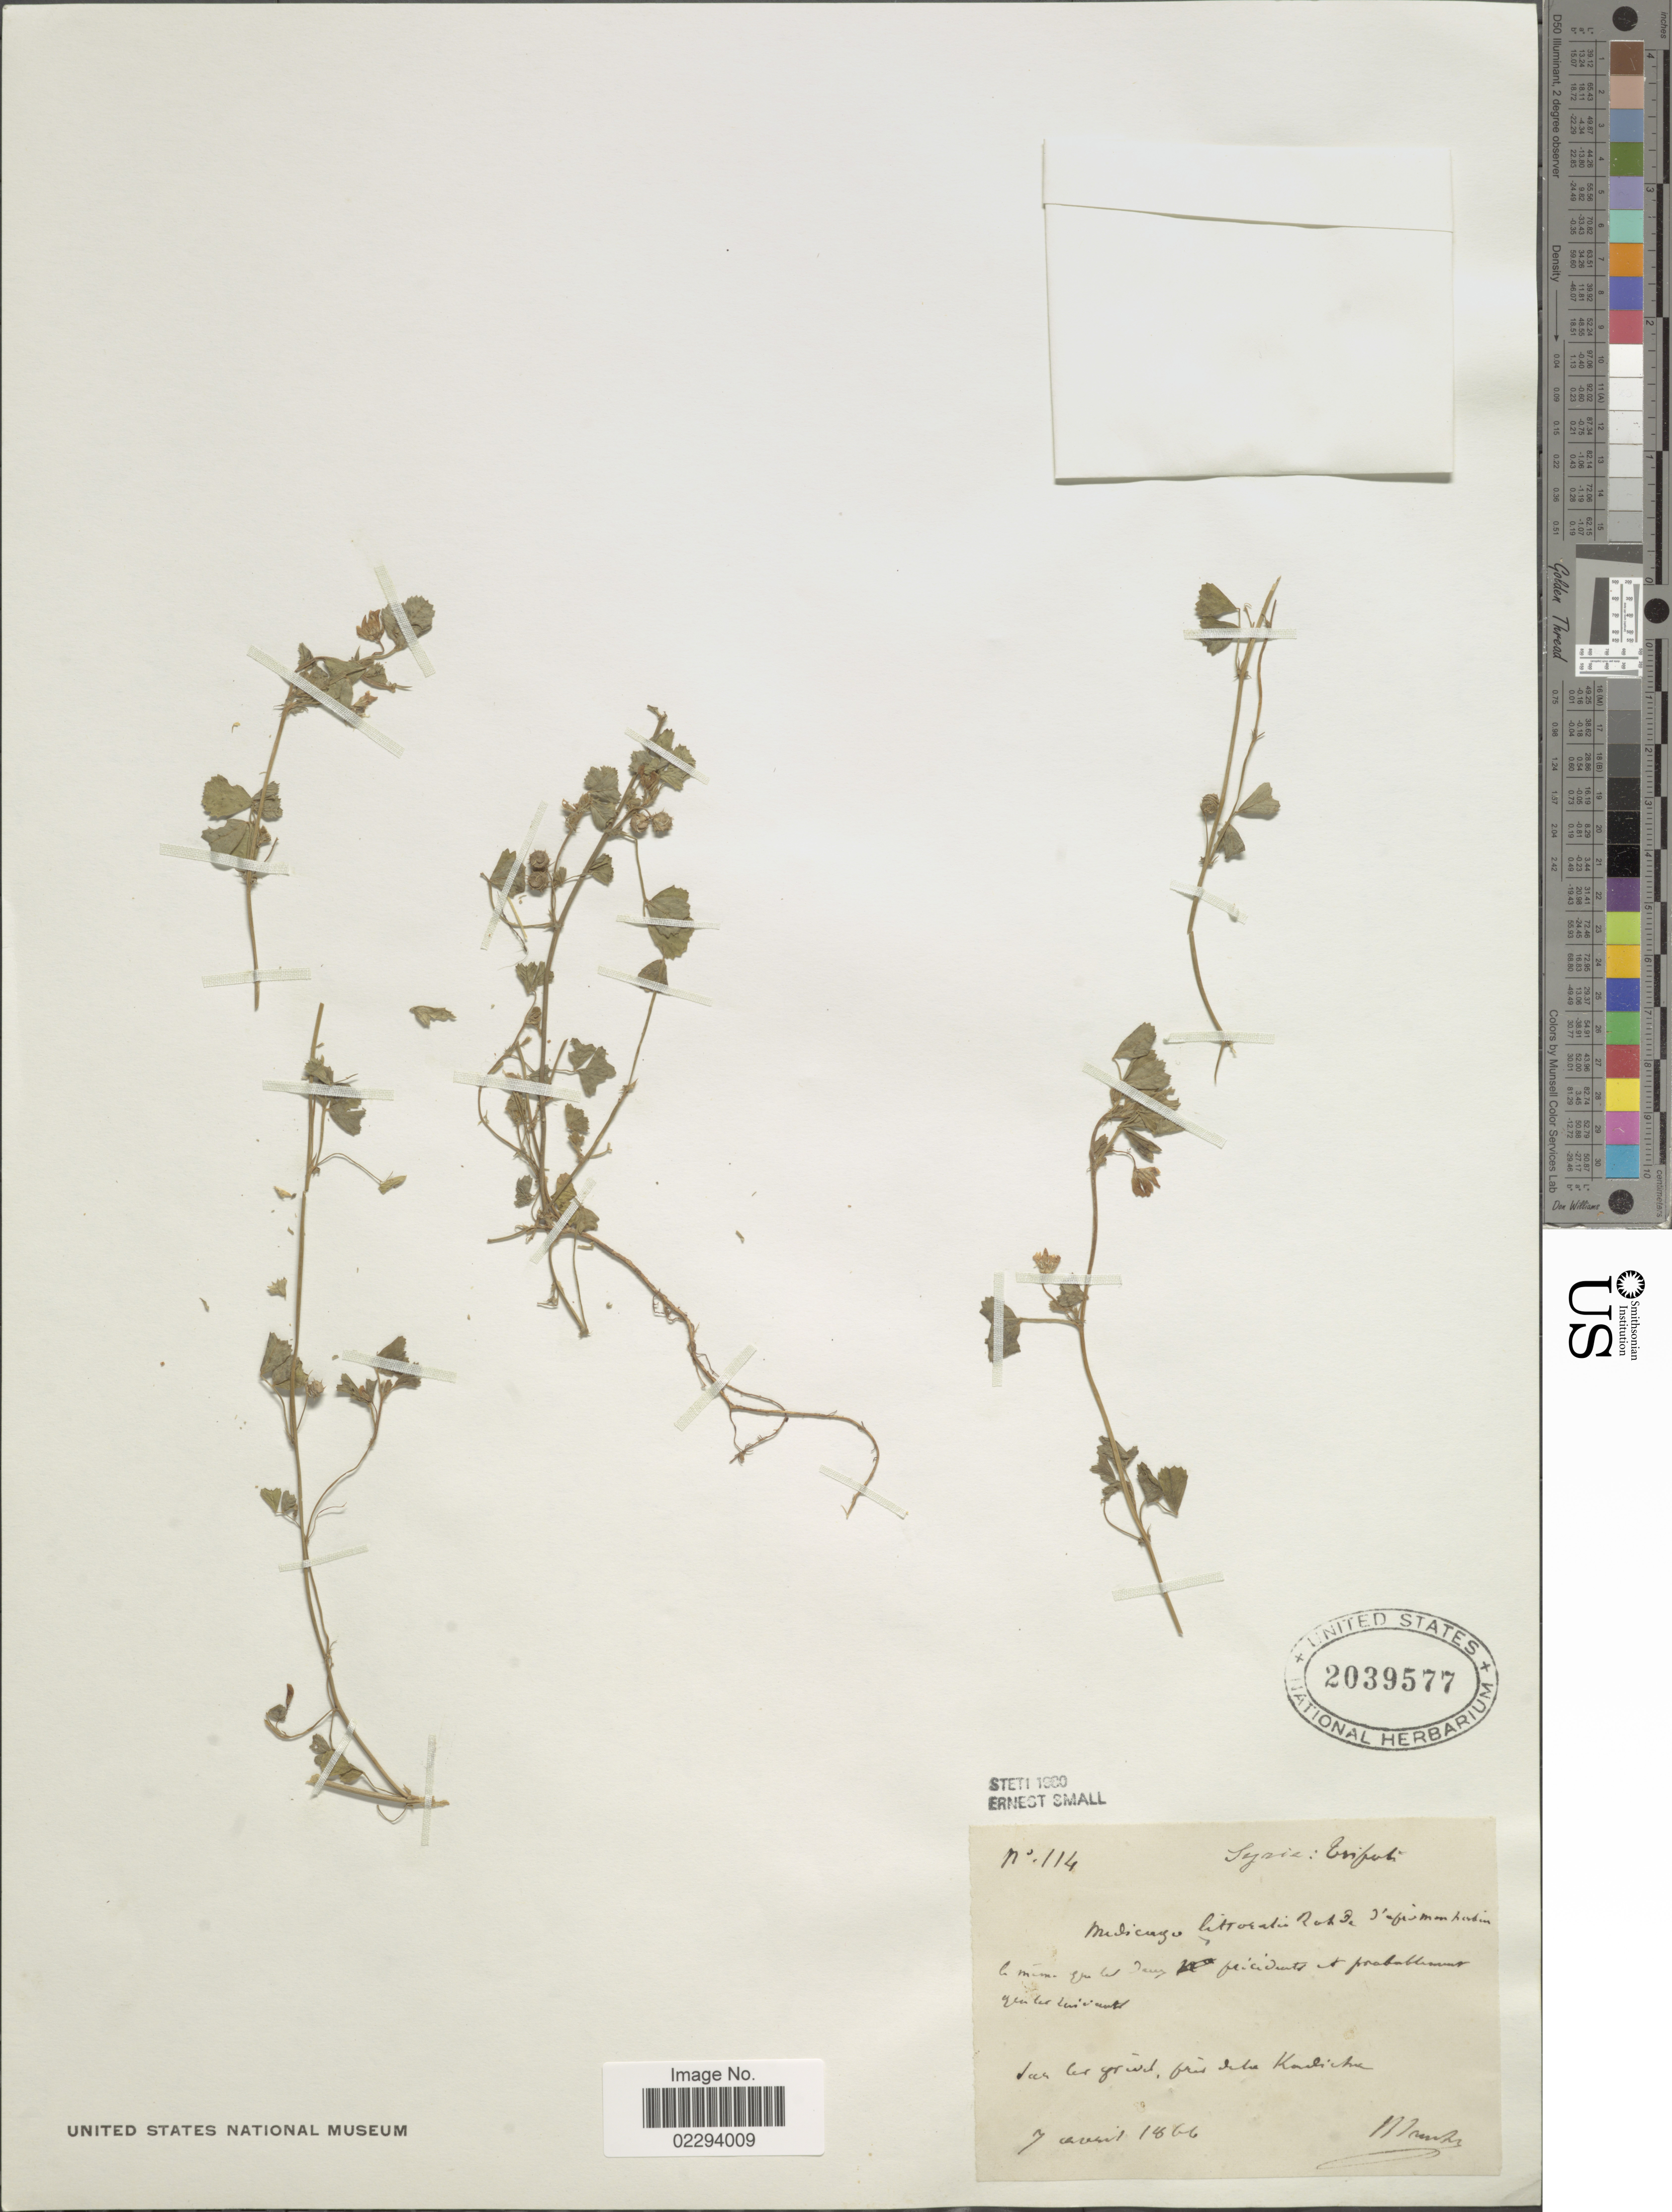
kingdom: Plantae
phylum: Tracheophyta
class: Magnoliopsida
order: Fabales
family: Fabaceae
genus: Medicago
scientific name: Medicago littoralis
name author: Loisel.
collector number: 114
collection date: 1866-04-07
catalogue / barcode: US 2039577